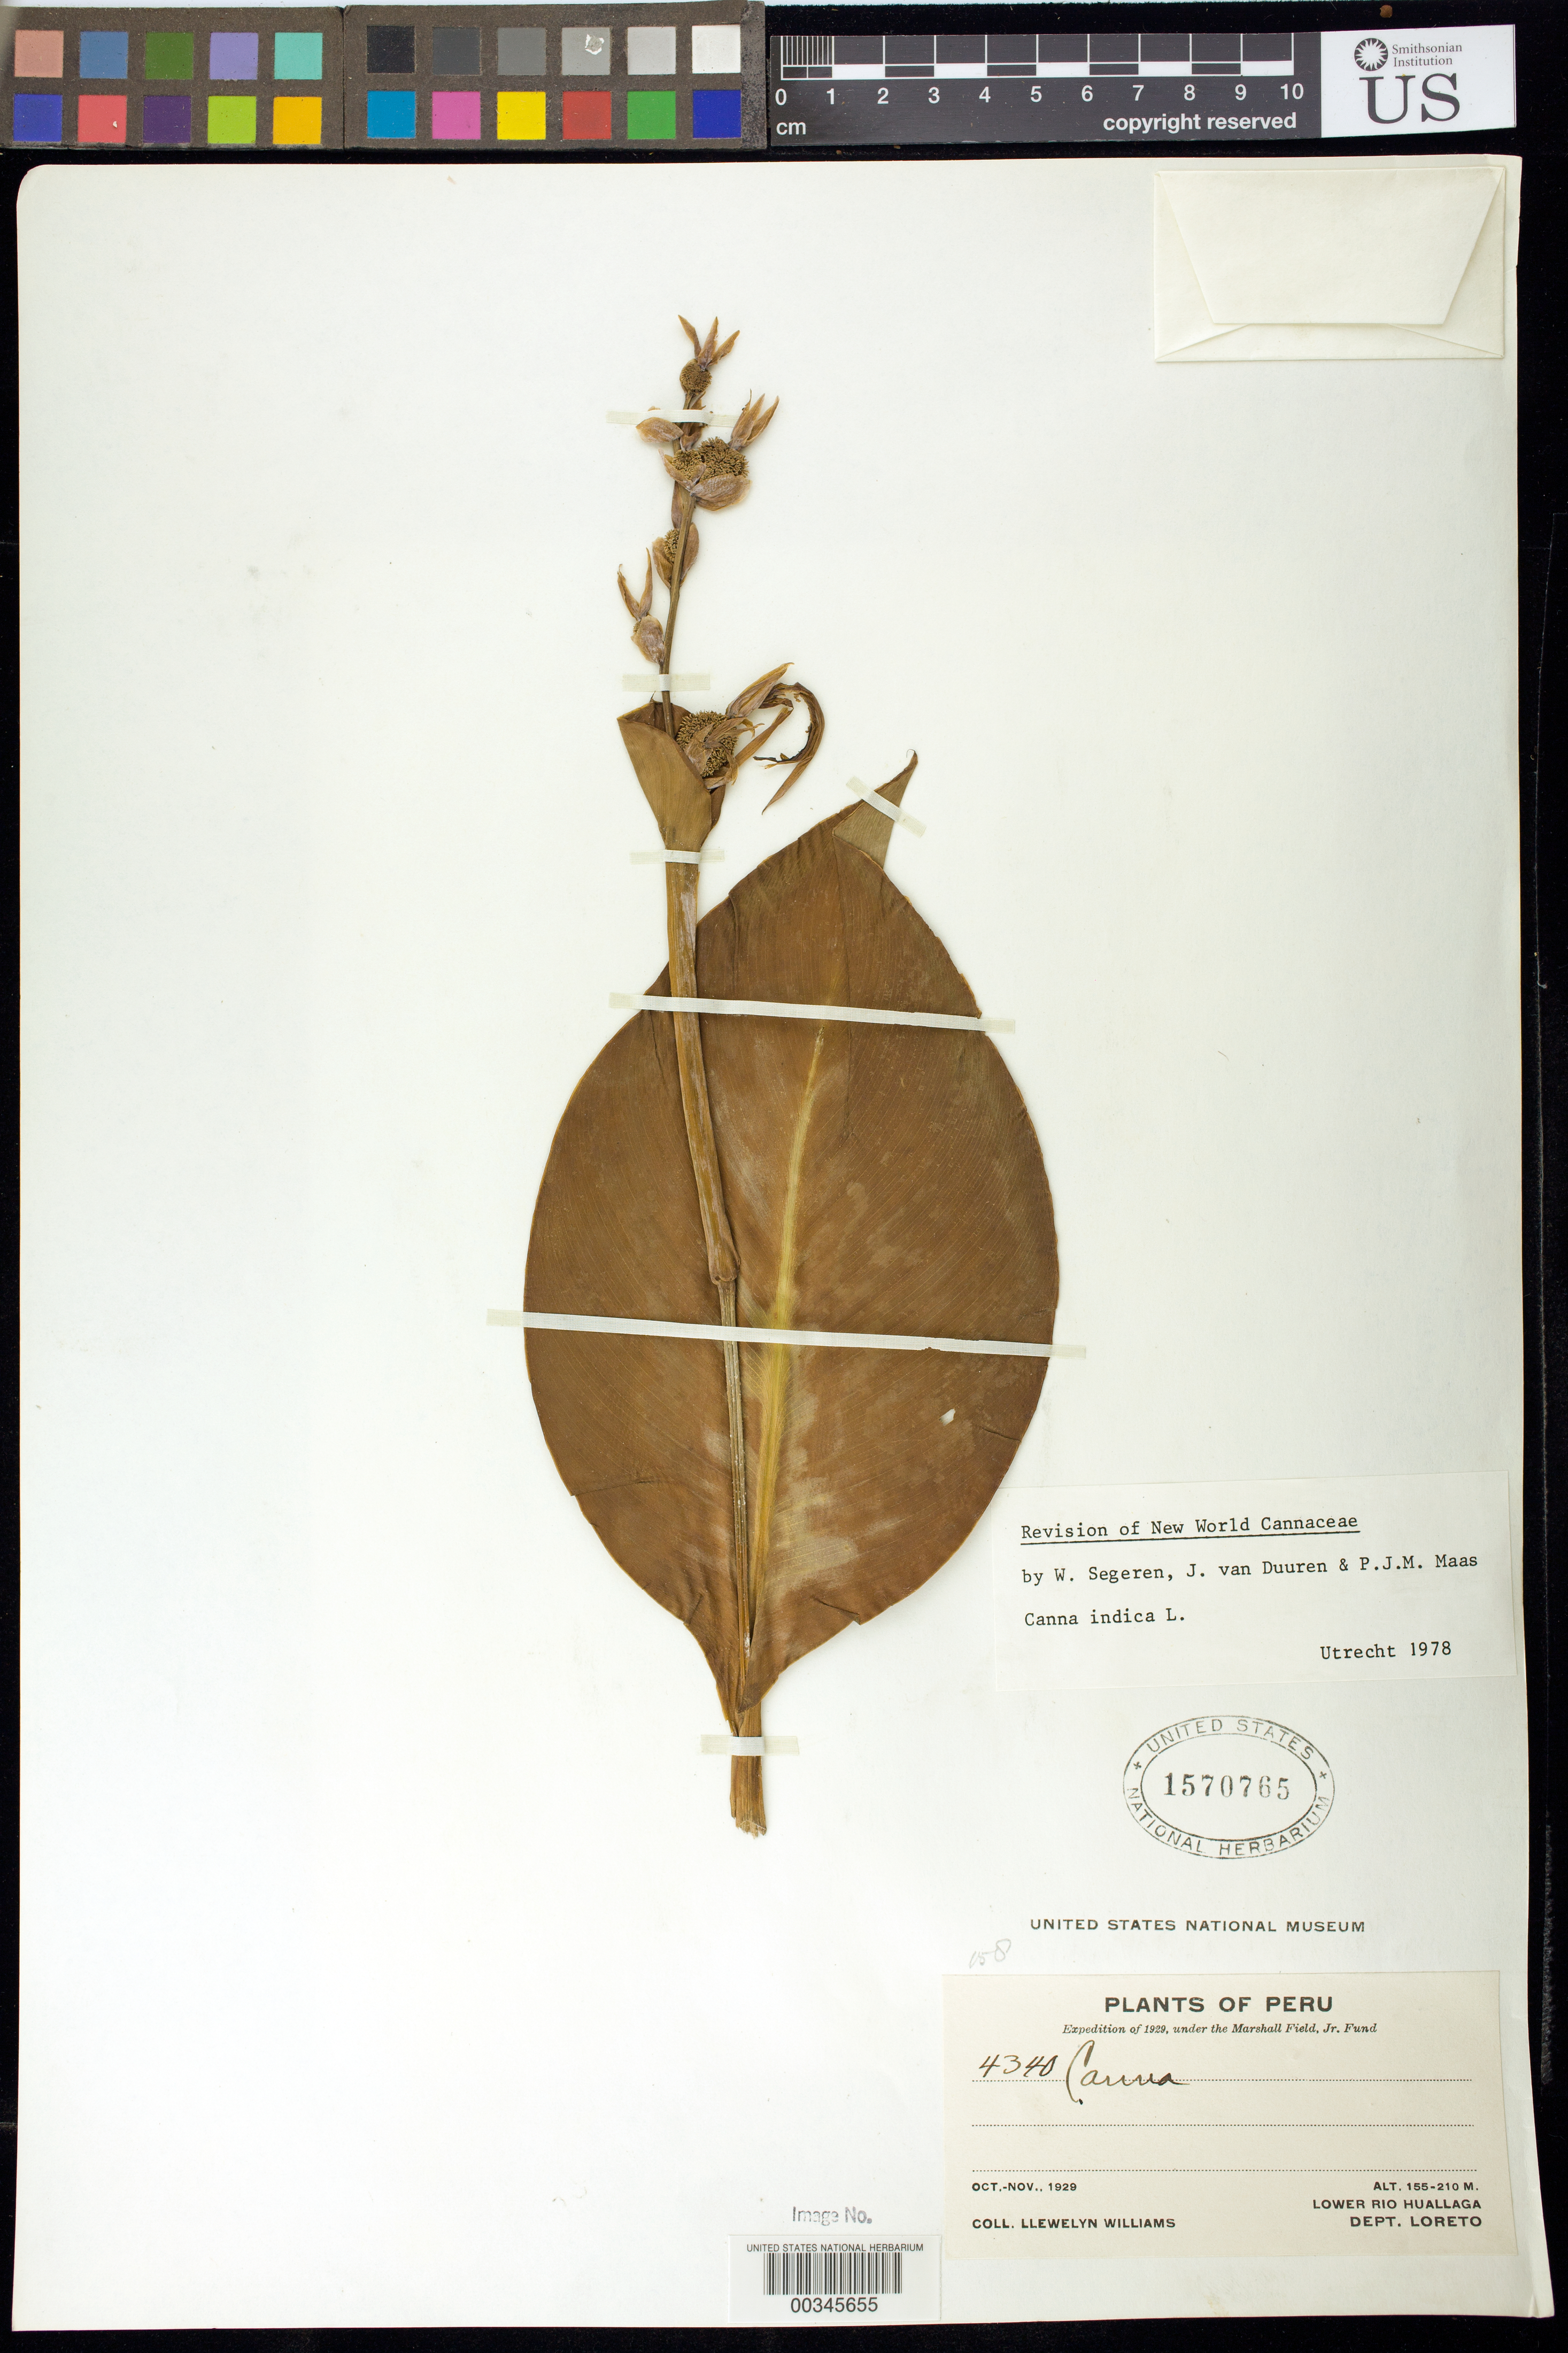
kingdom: Plantae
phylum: Tracheophyta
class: Liliopsida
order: Zingiberales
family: Cannaceae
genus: Canna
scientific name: Canna indica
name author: L.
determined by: Segeren, W.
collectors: Ll. Williams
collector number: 4340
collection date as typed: Oct 1929 to -- Nov 1929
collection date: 1929-10/1929-11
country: Peru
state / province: Loreto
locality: Lower rio huallaga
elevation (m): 155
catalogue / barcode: US 1570765